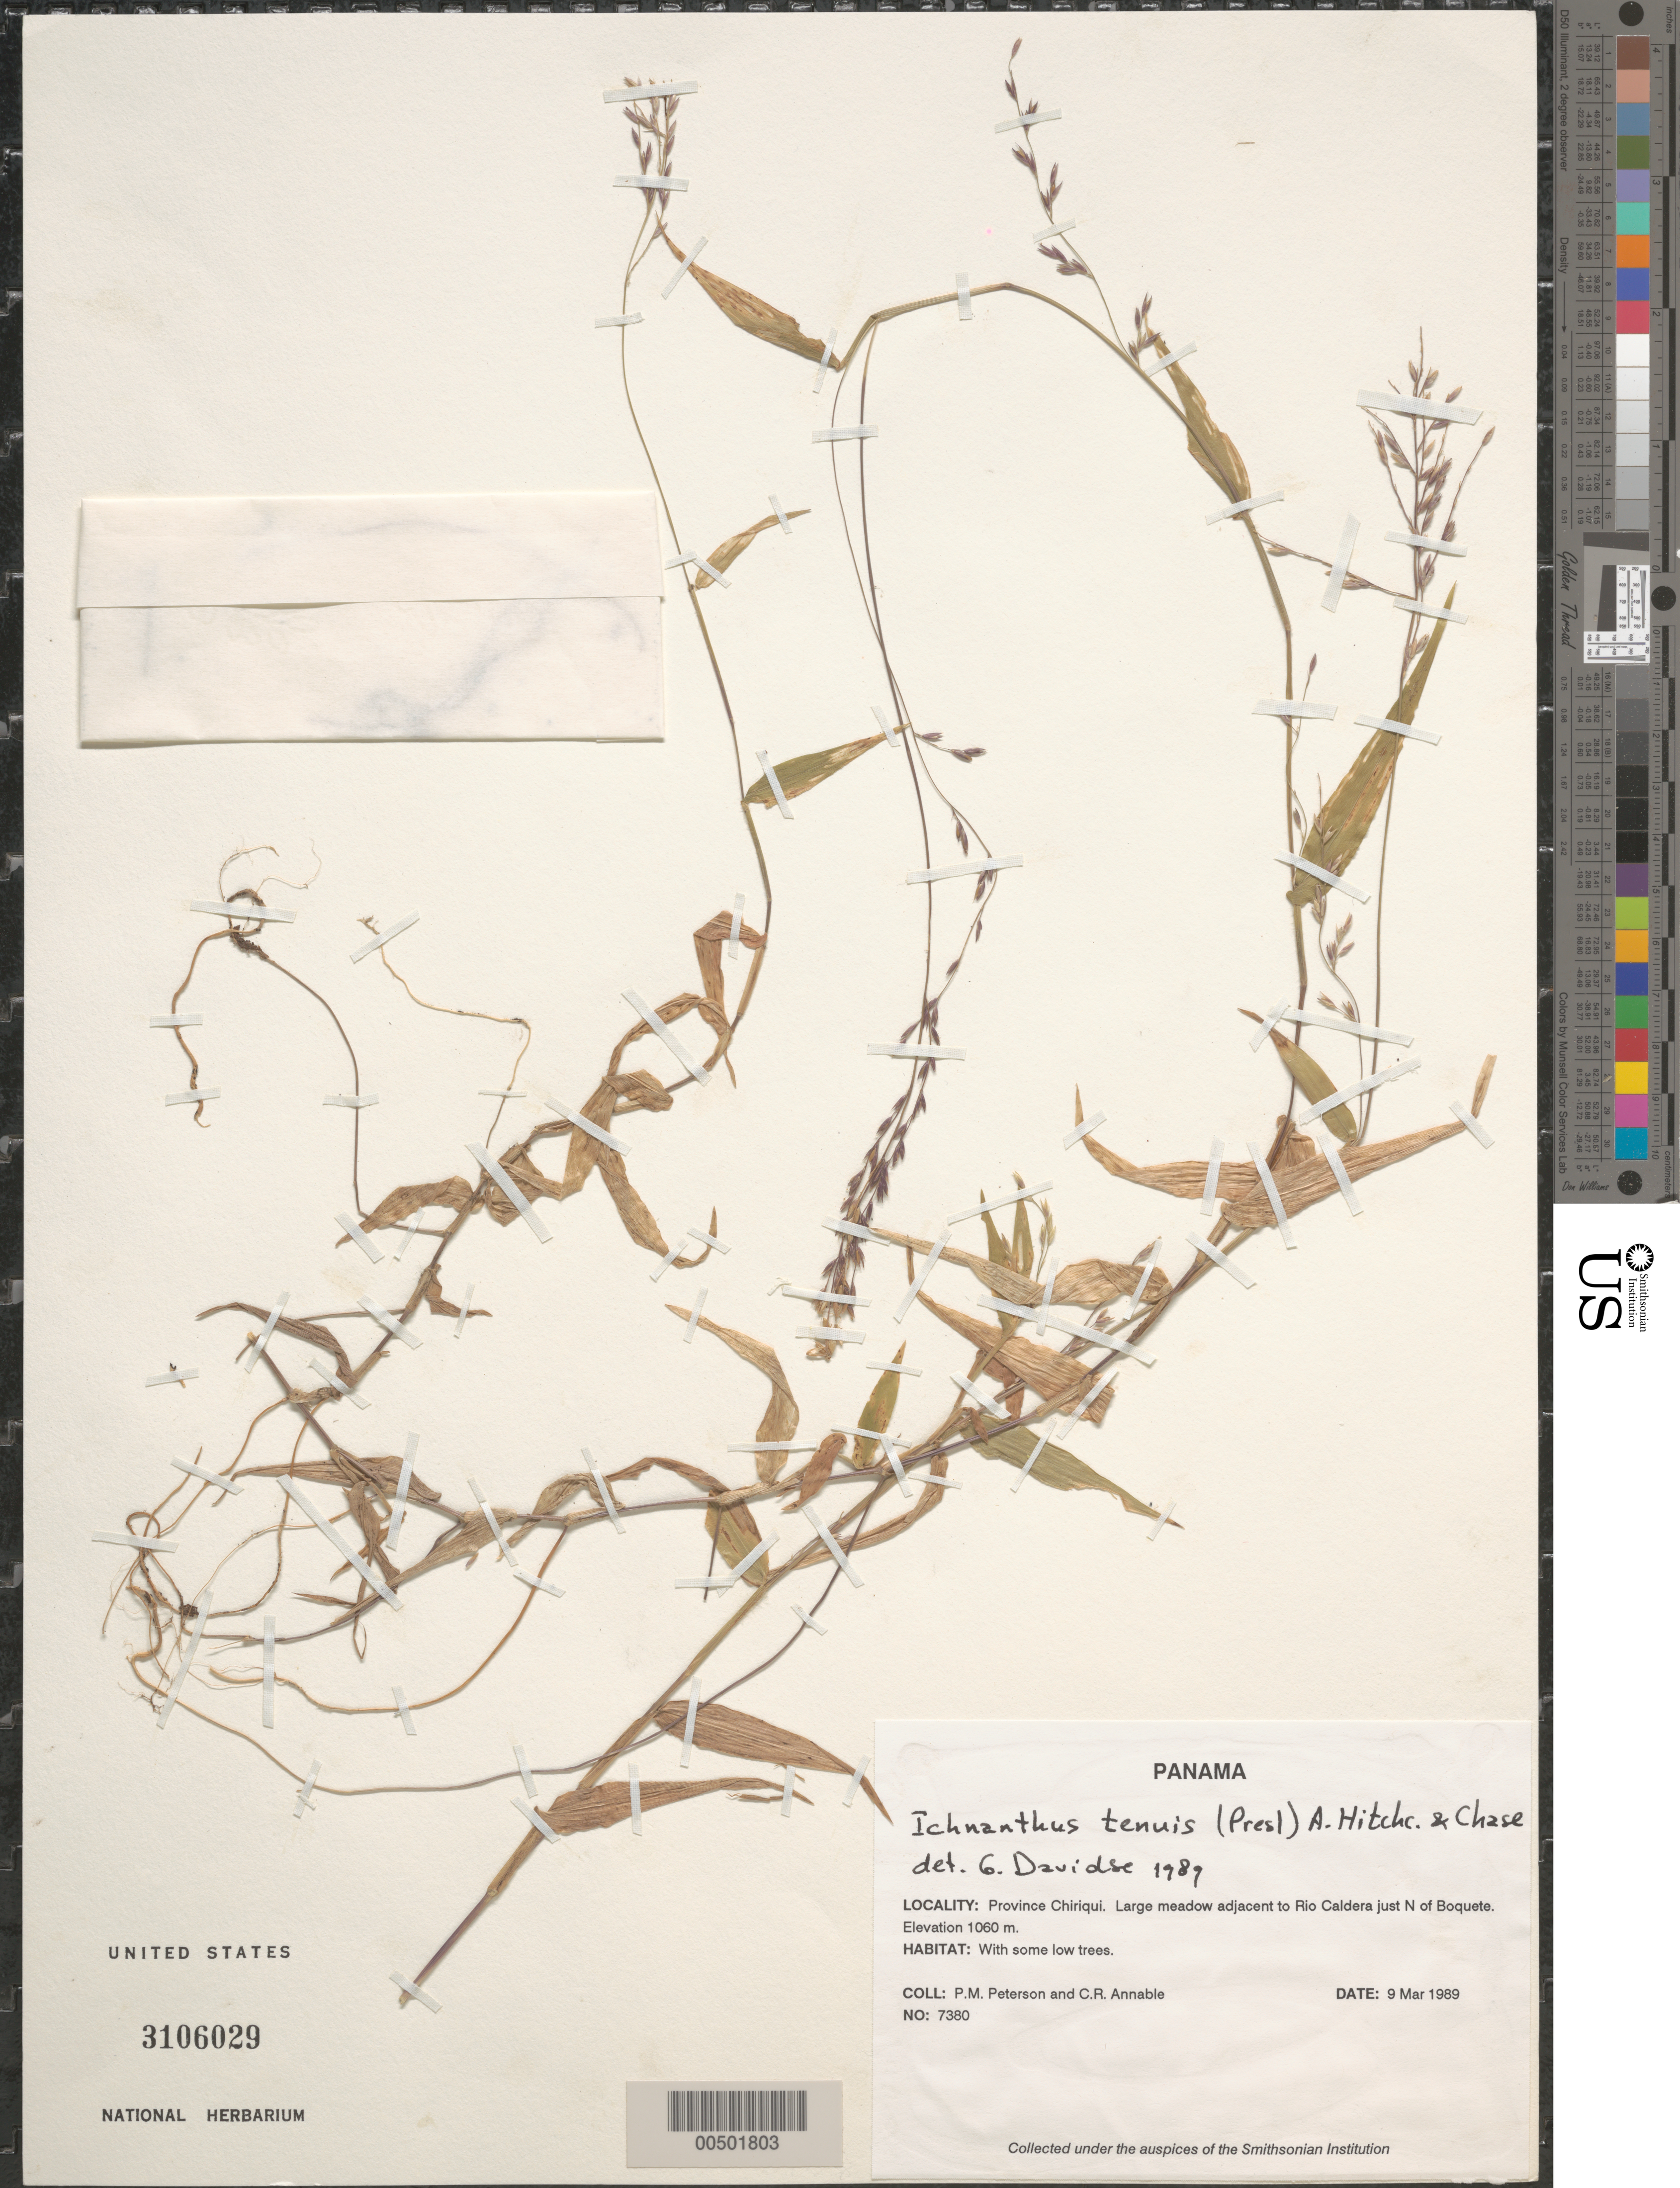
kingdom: Plantae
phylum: Tracheophyta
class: Liliopsida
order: Poales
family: Poaceae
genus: Ichnanthus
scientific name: Ichnanthus tenuis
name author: (J. Presl) Hitchc. & Chase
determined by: Davidse, Gerrit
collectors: P. M. Peterson & C. R. Annable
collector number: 07380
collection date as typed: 09 Mar 1989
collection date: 1989-03-09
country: Panama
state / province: Chiriquí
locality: Large meadow adjacent to Rio Caldera just N of Boquete.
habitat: With some low trees.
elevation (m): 1060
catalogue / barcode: US 3106029